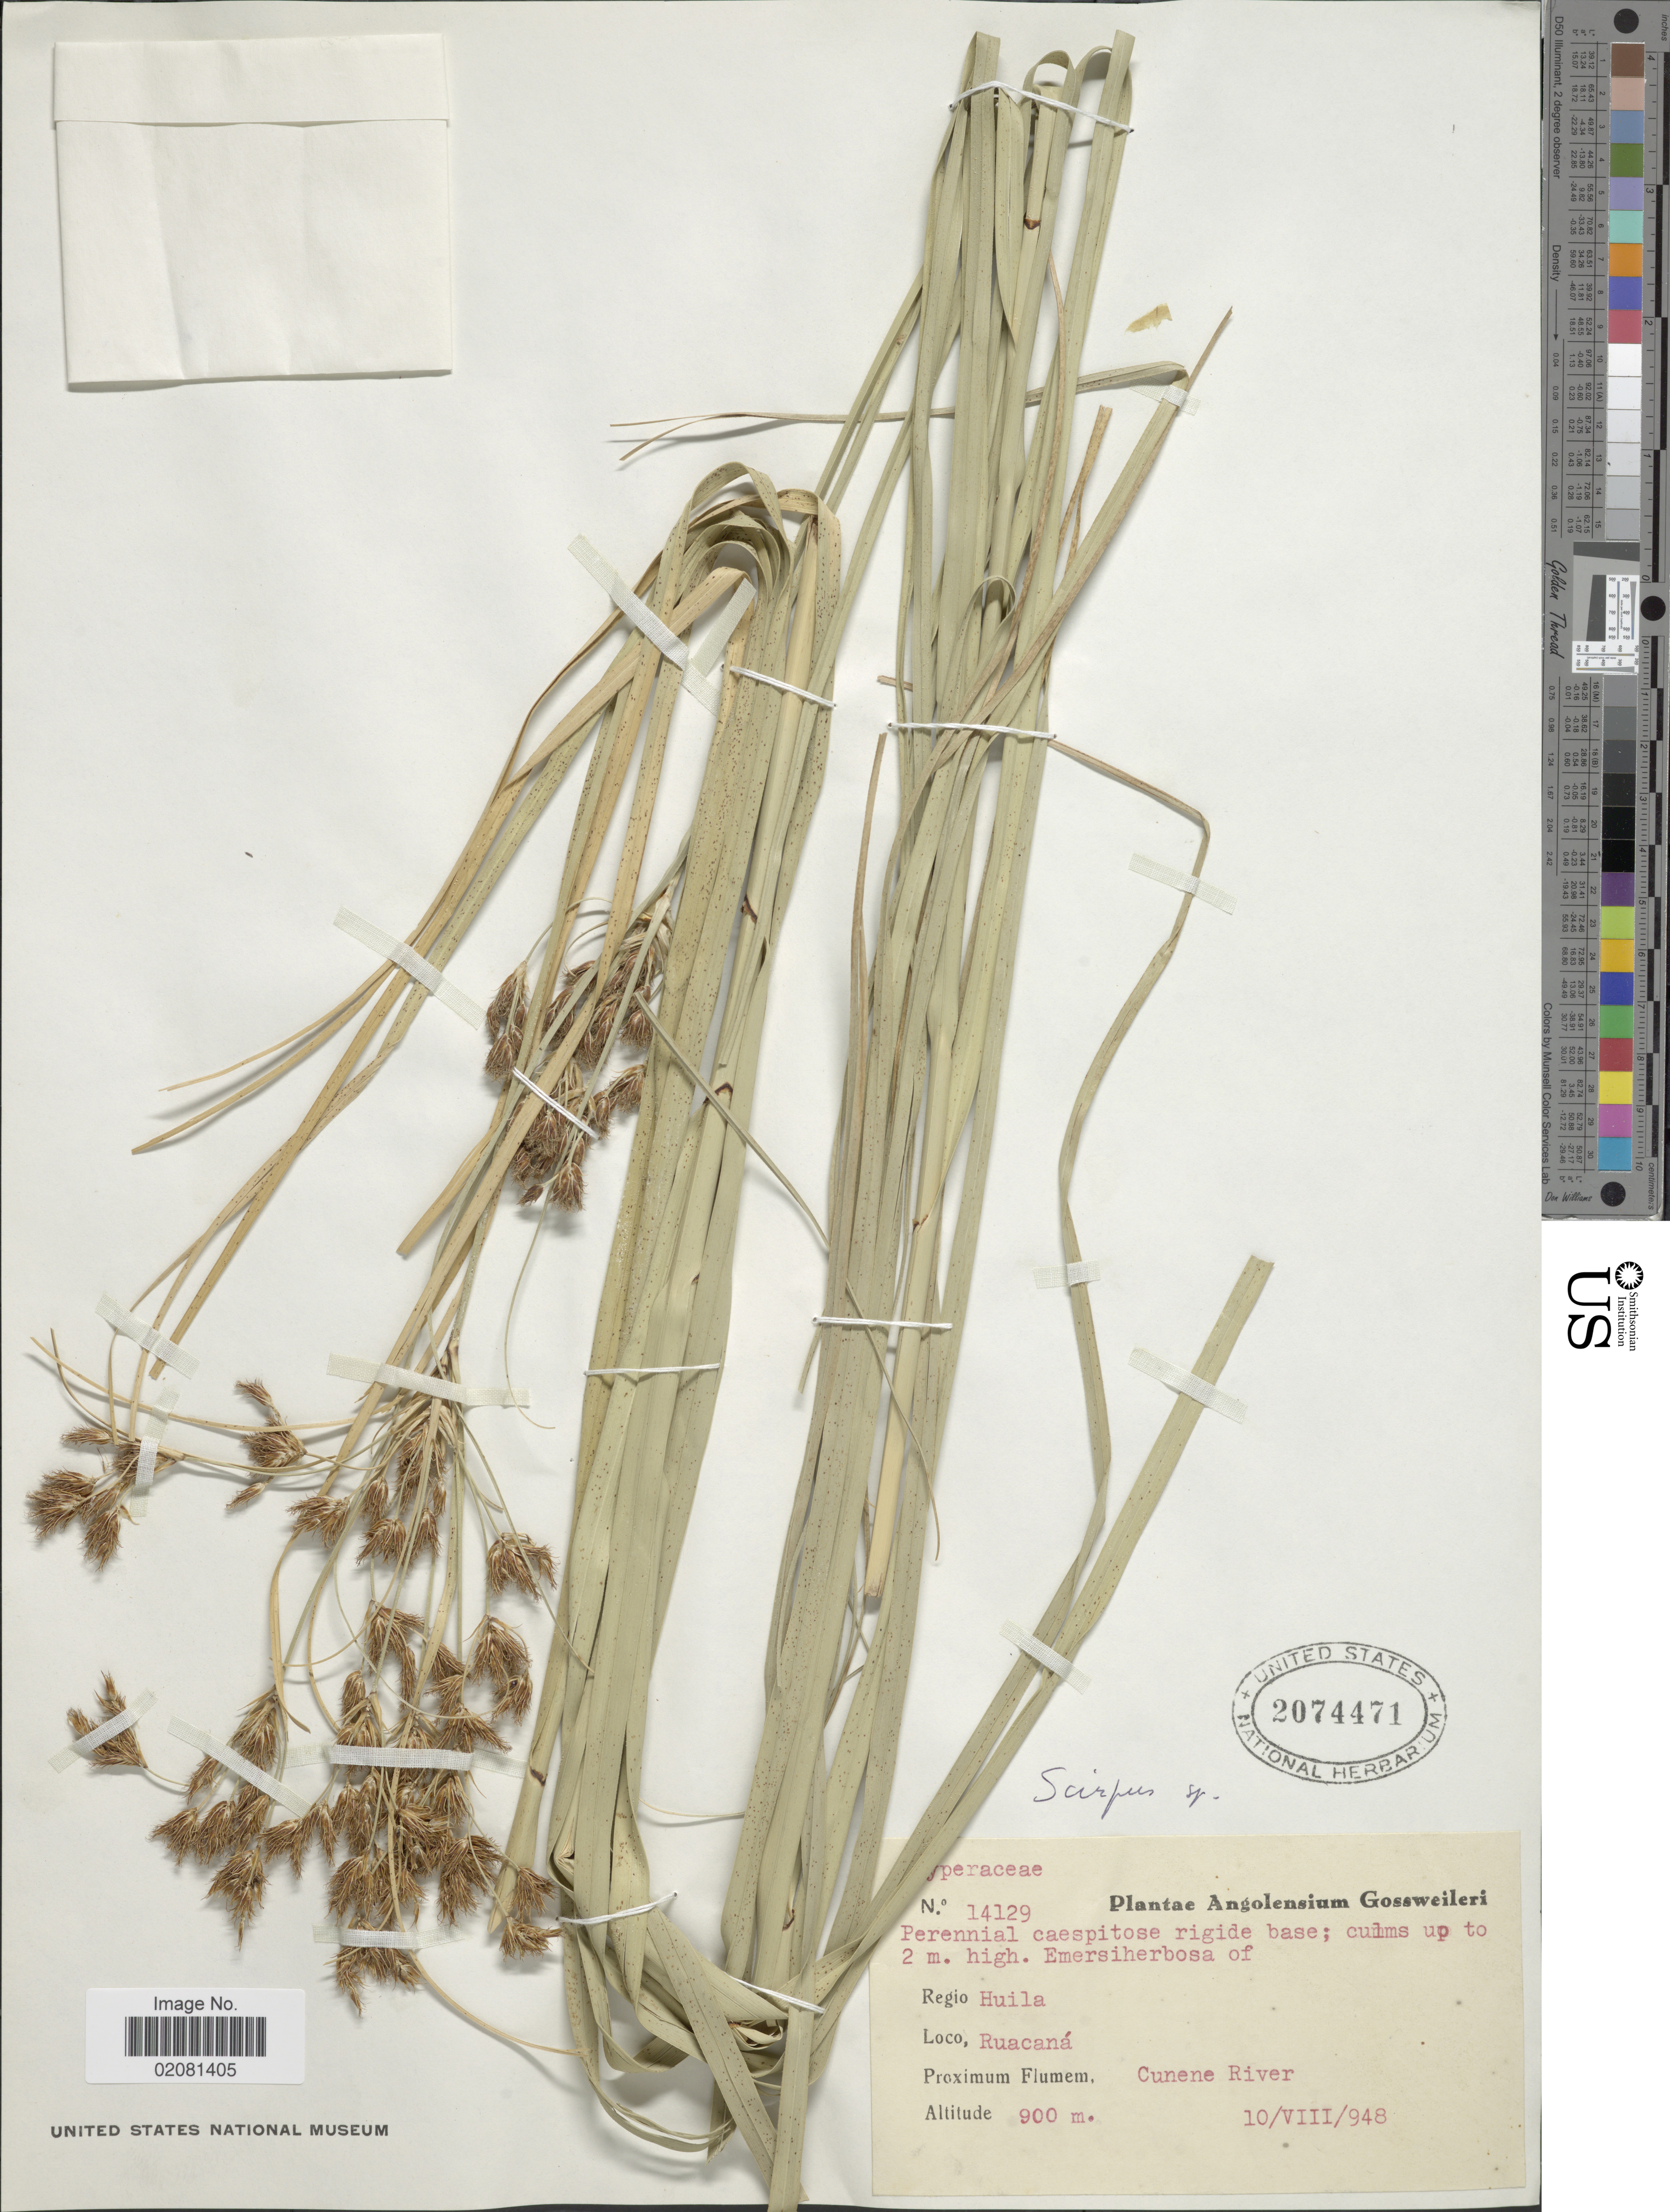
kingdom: Plantae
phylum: Tracheophyta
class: Liliopsida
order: Poales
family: Cyperaceae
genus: Bolboschoenus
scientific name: Bolboschoenus nobilis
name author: (Ridley) Goetgh. & D.A. Simpson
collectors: A. Gossweiler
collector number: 14129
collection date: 1948-07-10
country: Angola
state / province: Huila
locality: Regio Huila. Ruacaná. Cunene River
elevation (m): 900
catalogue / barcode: US 2074471